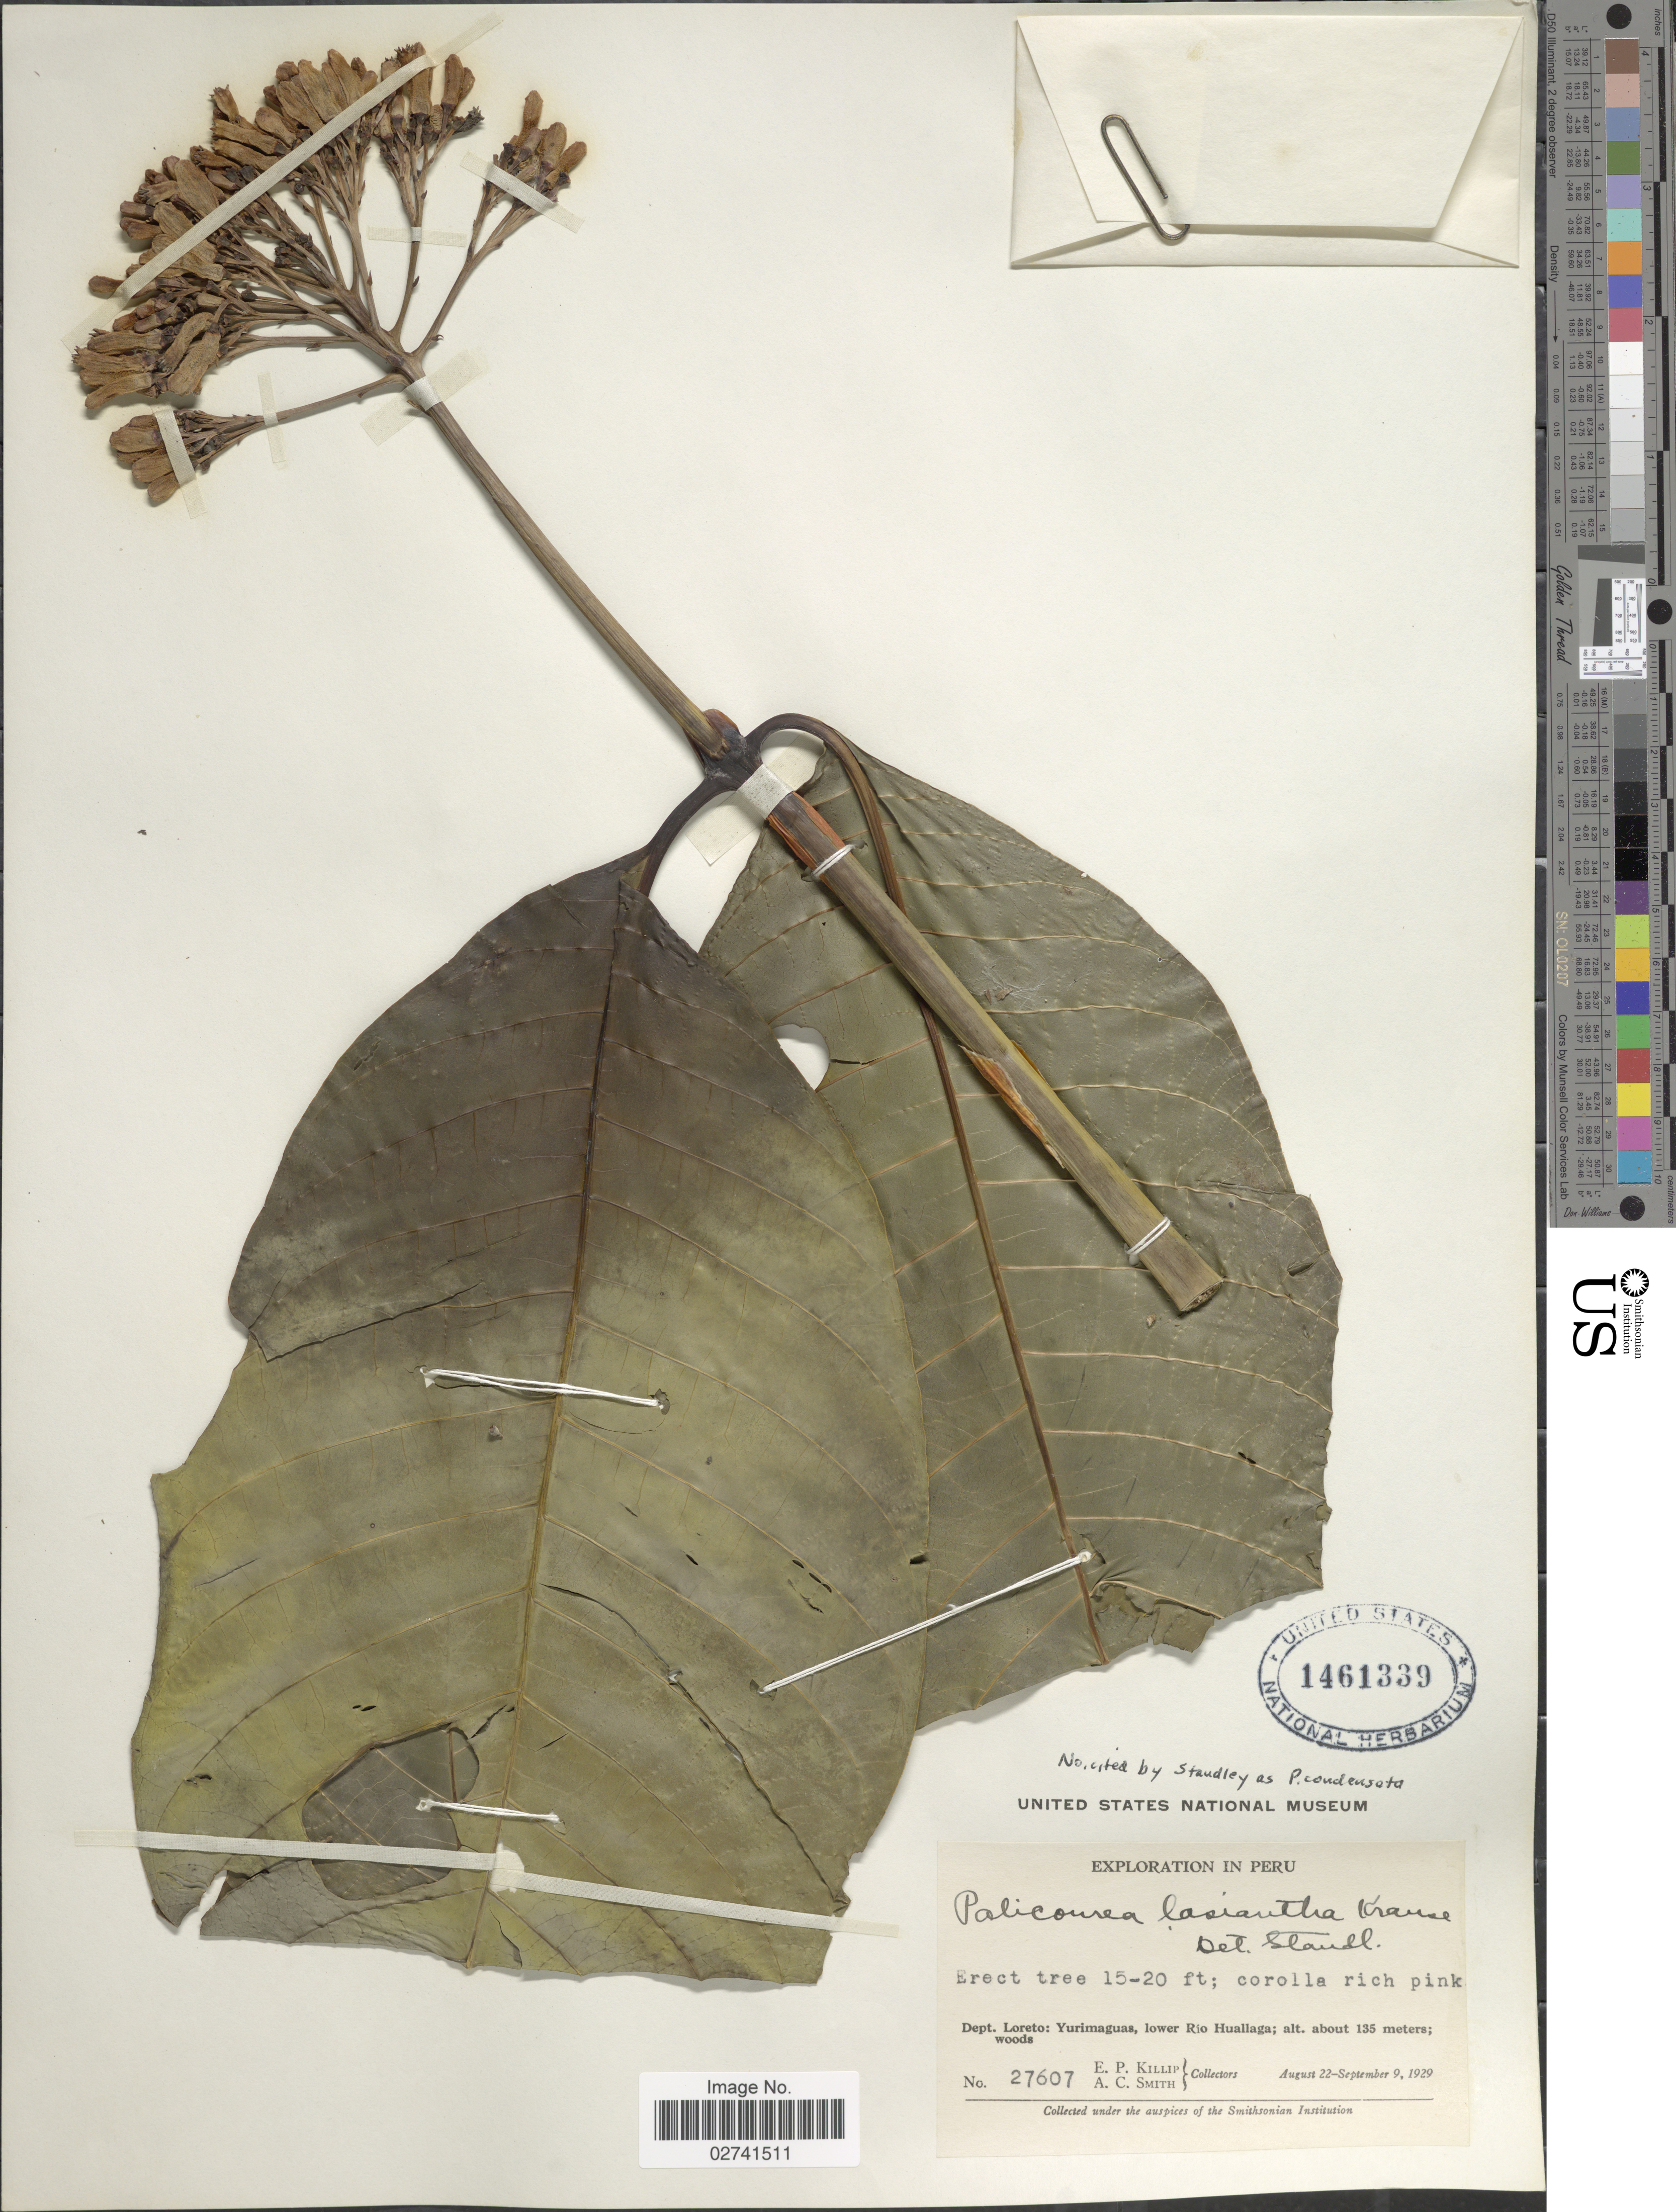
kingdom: Plantae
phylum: Tracheophyta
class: Magnoliopsida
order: Gentianales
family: Rubiaceae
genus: Palicourea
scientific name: Palicourea lasiantha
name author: Krause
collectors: E. P. Killip & A. C. Smith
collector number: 27607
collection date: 1929-08-22/1929-09-09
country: Peru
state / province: Loreto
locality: Dept. Loreto: Yurimaguas, lower Río Huallaga; woods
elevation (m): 135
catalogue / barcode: US 1461339